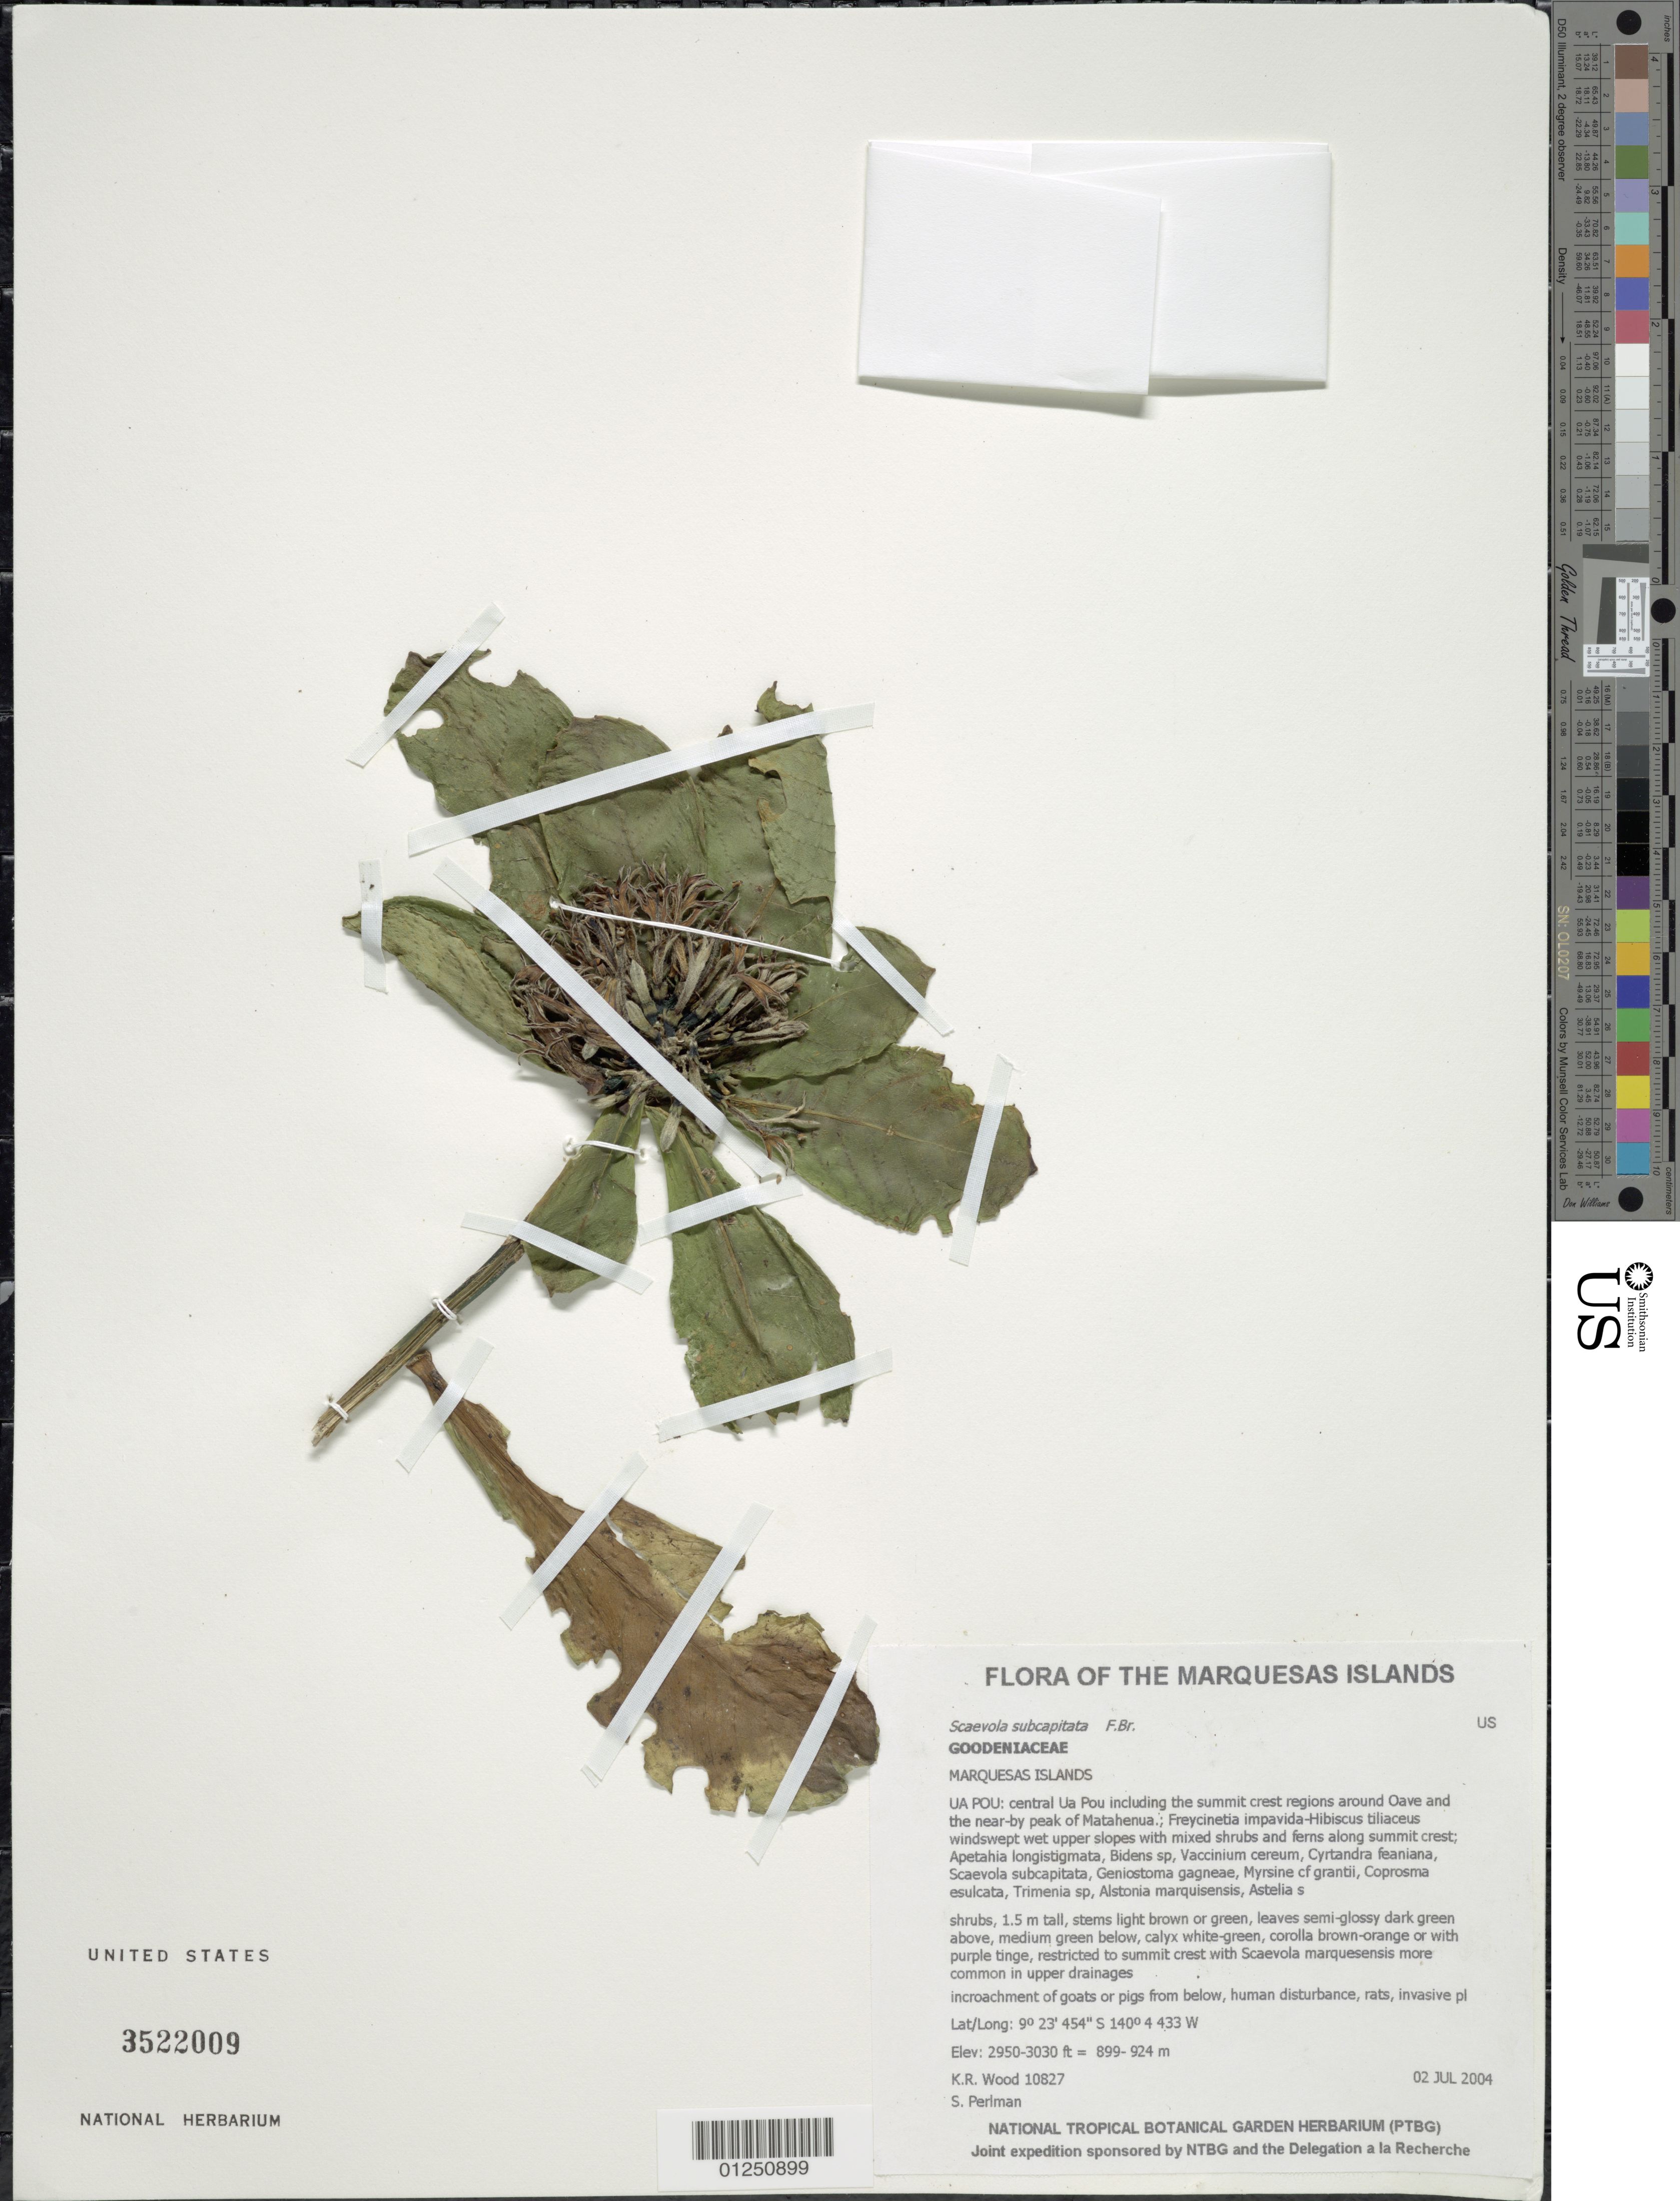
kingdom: Plantae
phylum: Tracheophyta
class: Magnoliopsida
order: Asterales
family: Goodeniaceae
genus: Scaevola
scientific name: Scaevola subcapitata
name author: F. Br.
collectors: K. R. Wood & S. P. Perlman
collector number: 10827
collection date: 2004-07-02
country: French Polynesia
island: Ua Pou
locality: Central Ua Pou including the summit crest regions around Oave and the near-by peak of Matahenua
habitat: Freycinetia impavida - Hibiscus tiliaceus windswept wet upper slopes with mixed shrubs and ferns along summit crest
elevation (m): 899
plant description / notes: Incroachment of goats or pigs from below, human disturbance, rats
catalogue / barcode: US 3522009